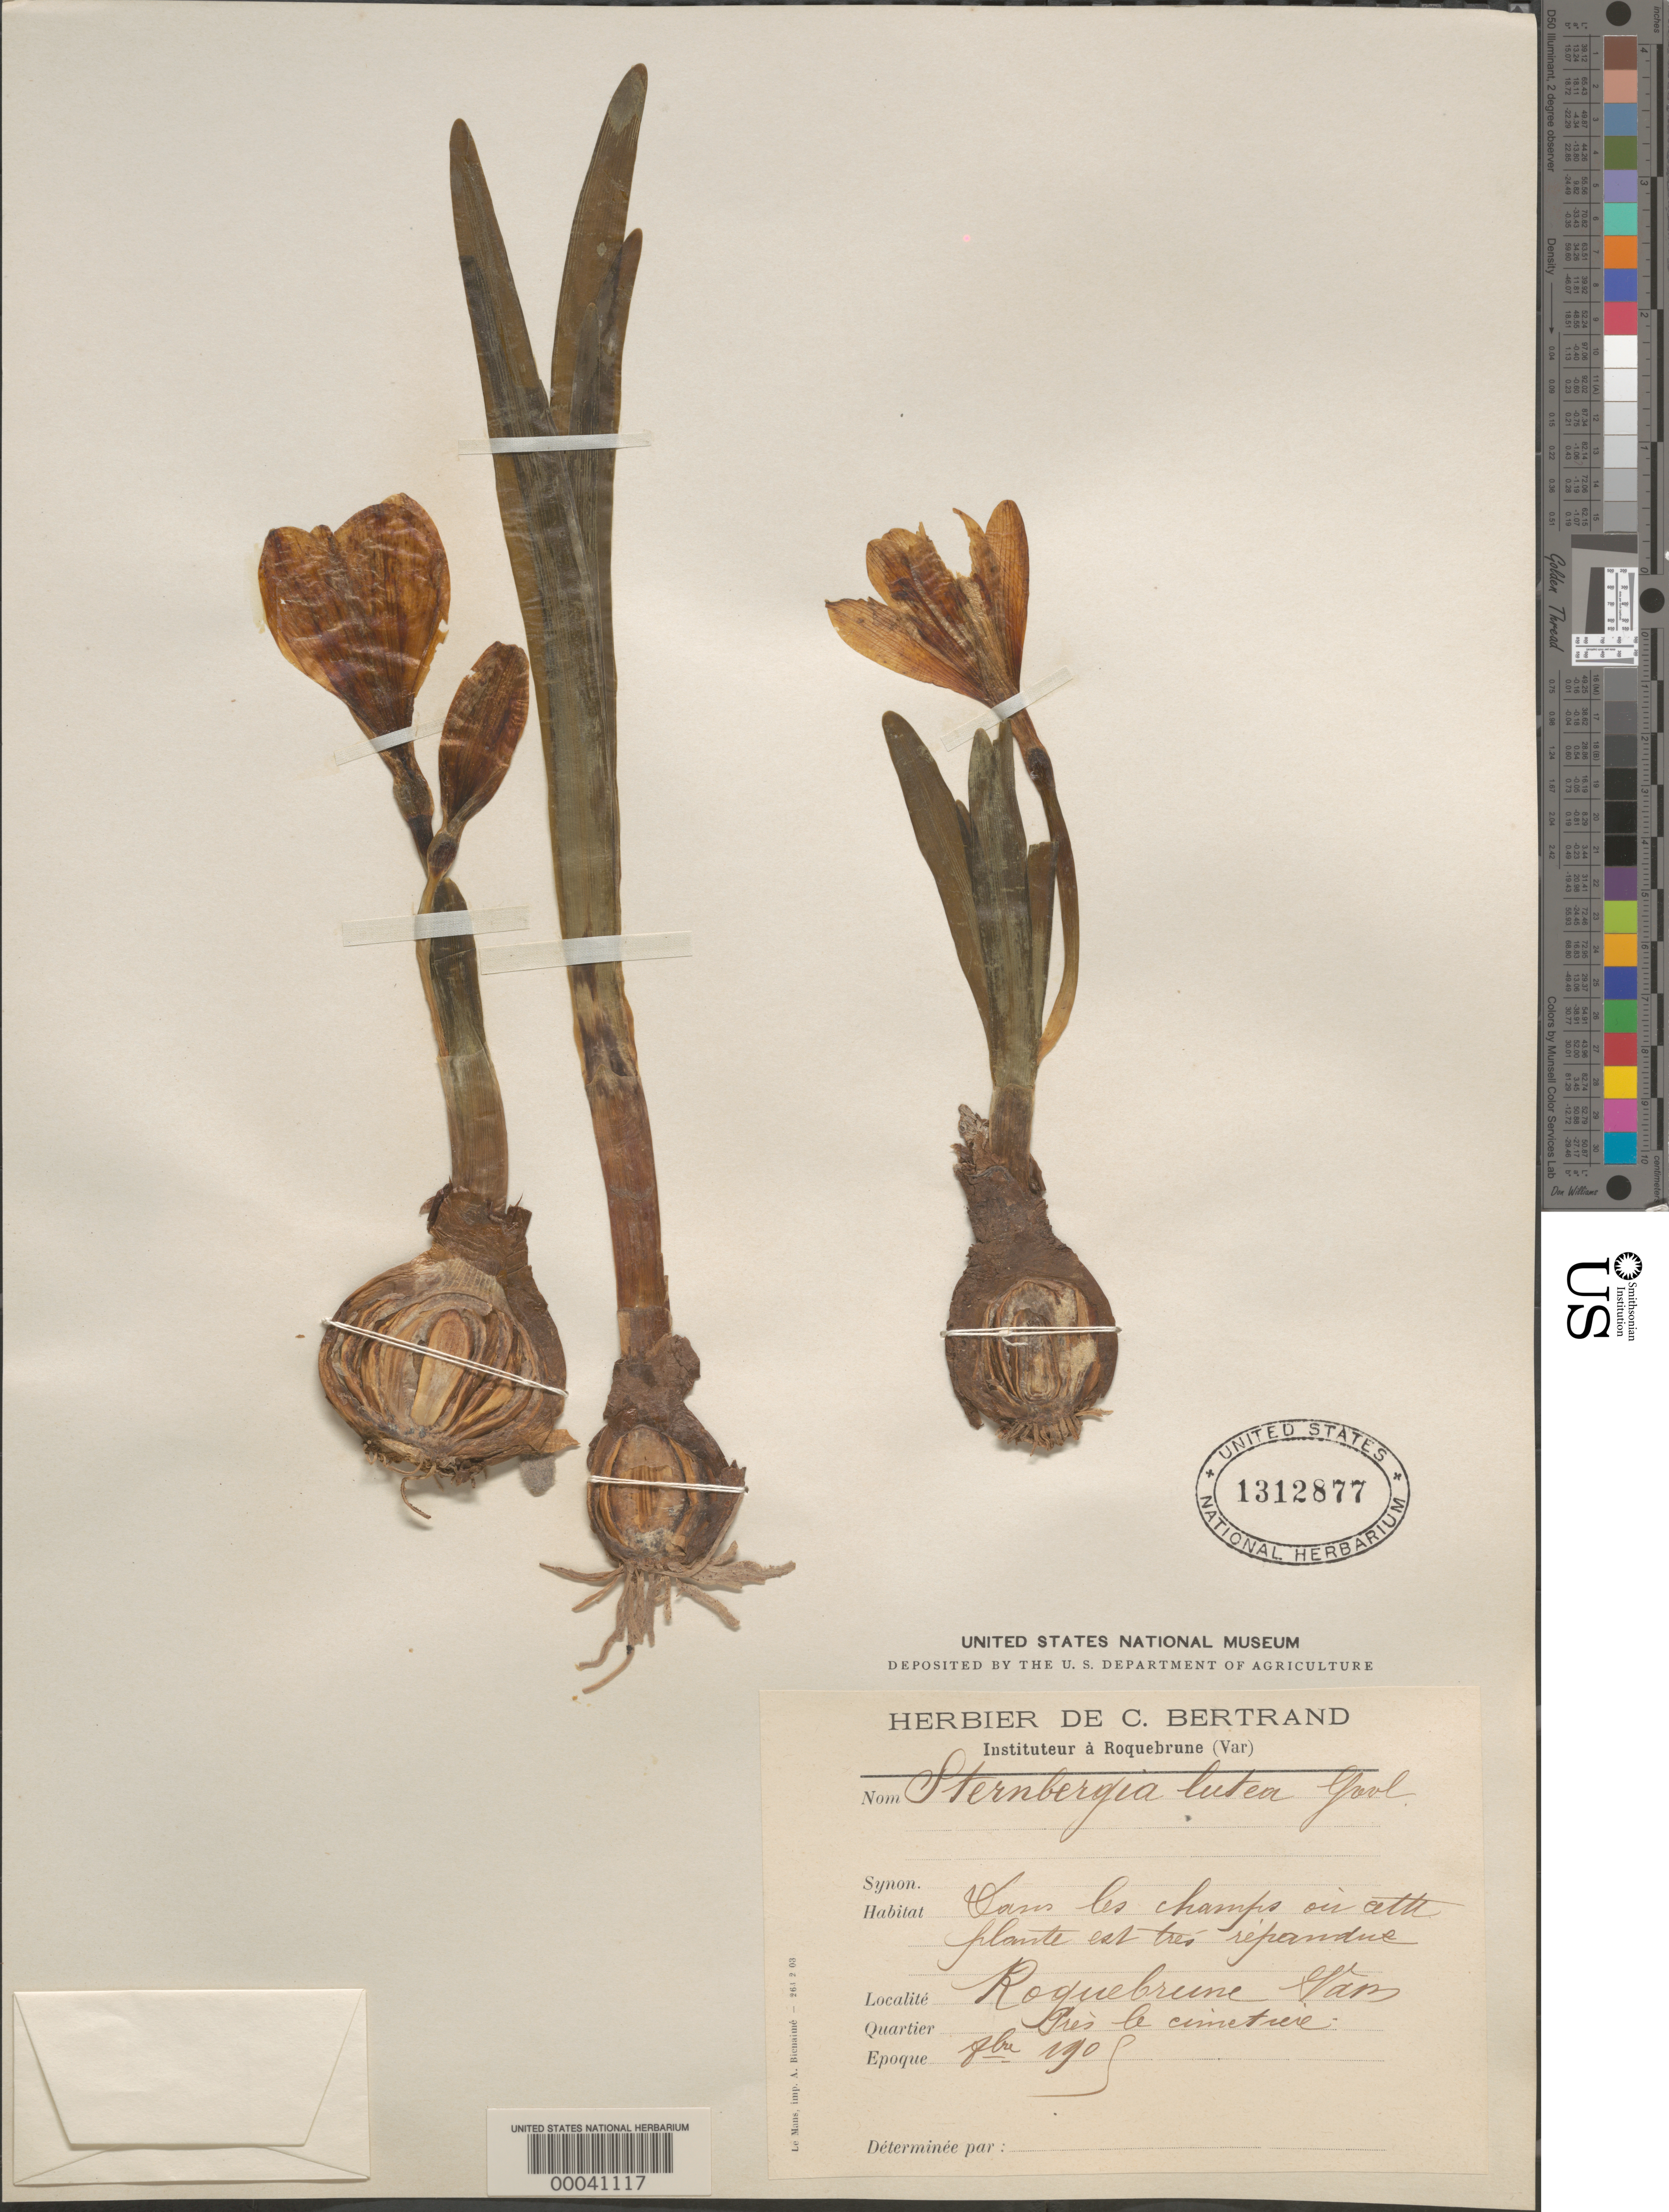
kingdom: Plantae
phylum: Tracheophyta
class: Liliopsida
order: Asparagales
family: Amaryllidaceae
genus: Sternbergia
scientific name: Sternbergia lutea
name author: (L.) Ker Gawl. & Spreng.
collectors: C. Bertrand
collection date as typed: Feb 1909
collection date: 1909-02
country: France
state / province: Provence-Alpes-Cote d'Azur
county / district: Alpes-Maritimes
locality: Roquebrune, near the cemetary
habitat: In a field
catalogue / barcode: US 1312877